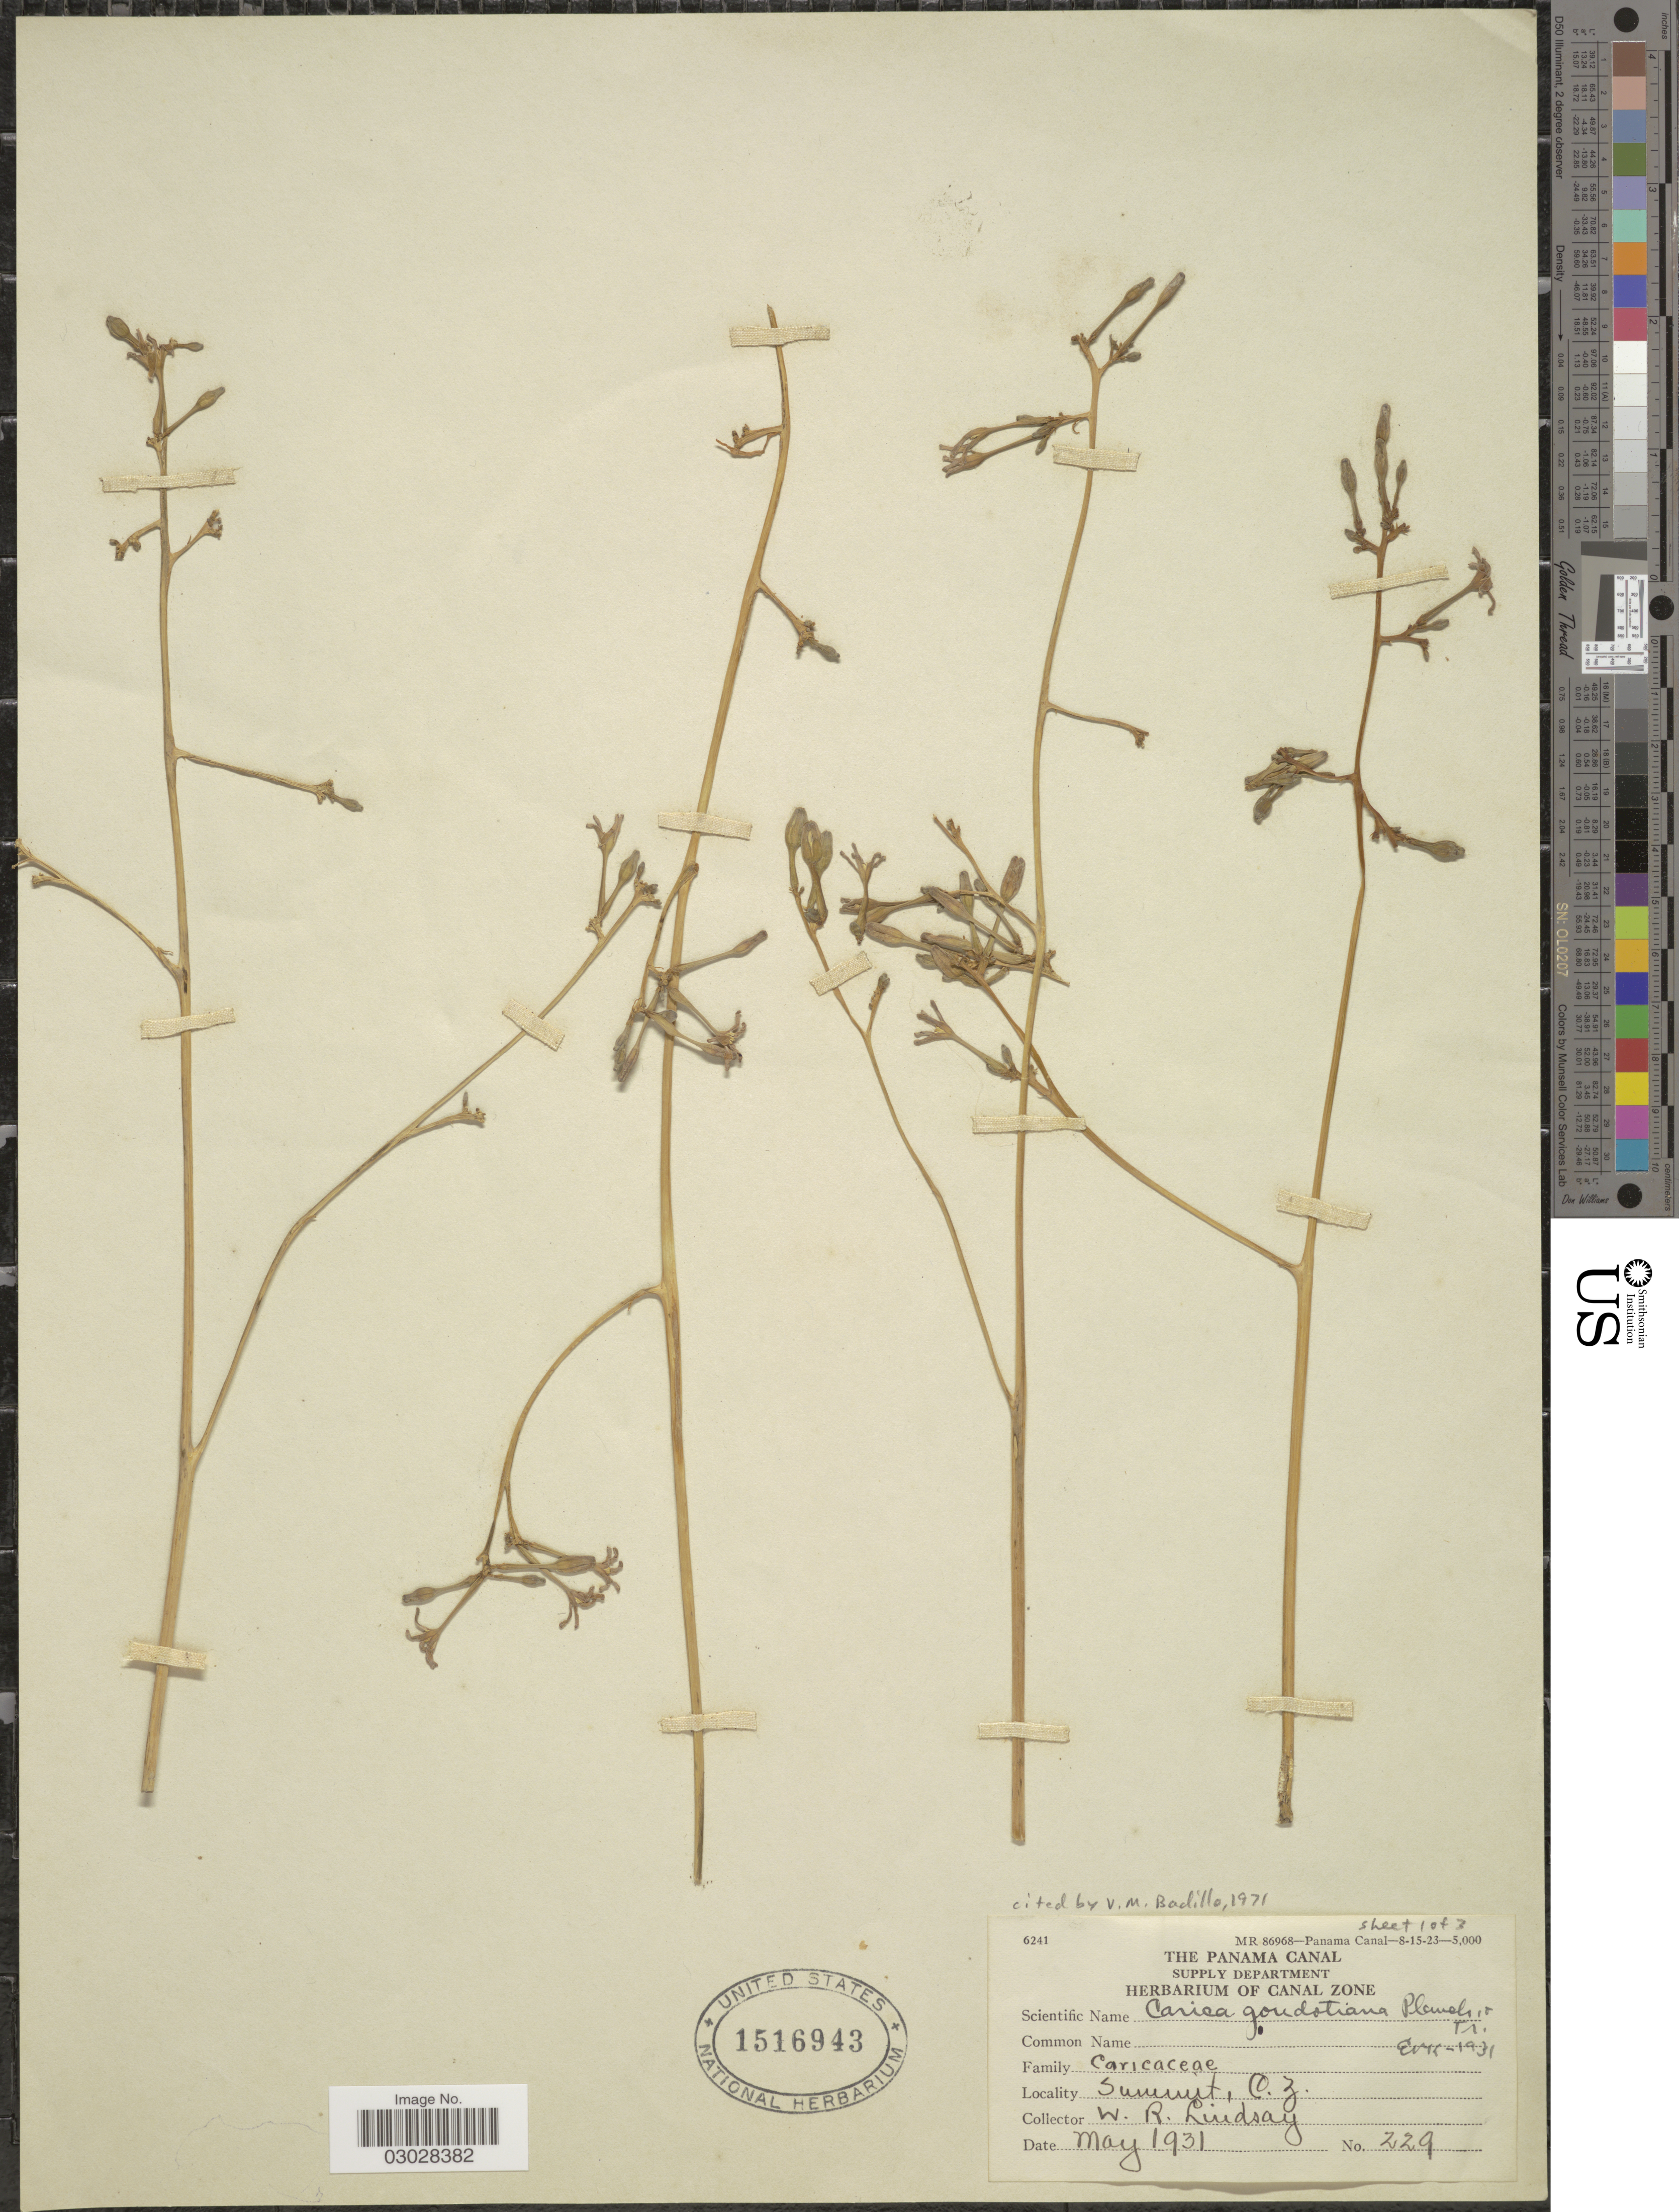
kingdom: Plantae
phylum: Tracheophyta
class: Magnoliopsida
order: Brassicales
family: Caricaceae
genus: Vasconcellea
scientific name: Vasconcellea goudotiana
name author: Triana & Planch.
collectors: W. Lindsay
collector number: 229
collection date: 1931-05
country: Panama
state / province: Colón / Panamá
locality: Summit, C.Z.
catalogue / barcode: US 1516943